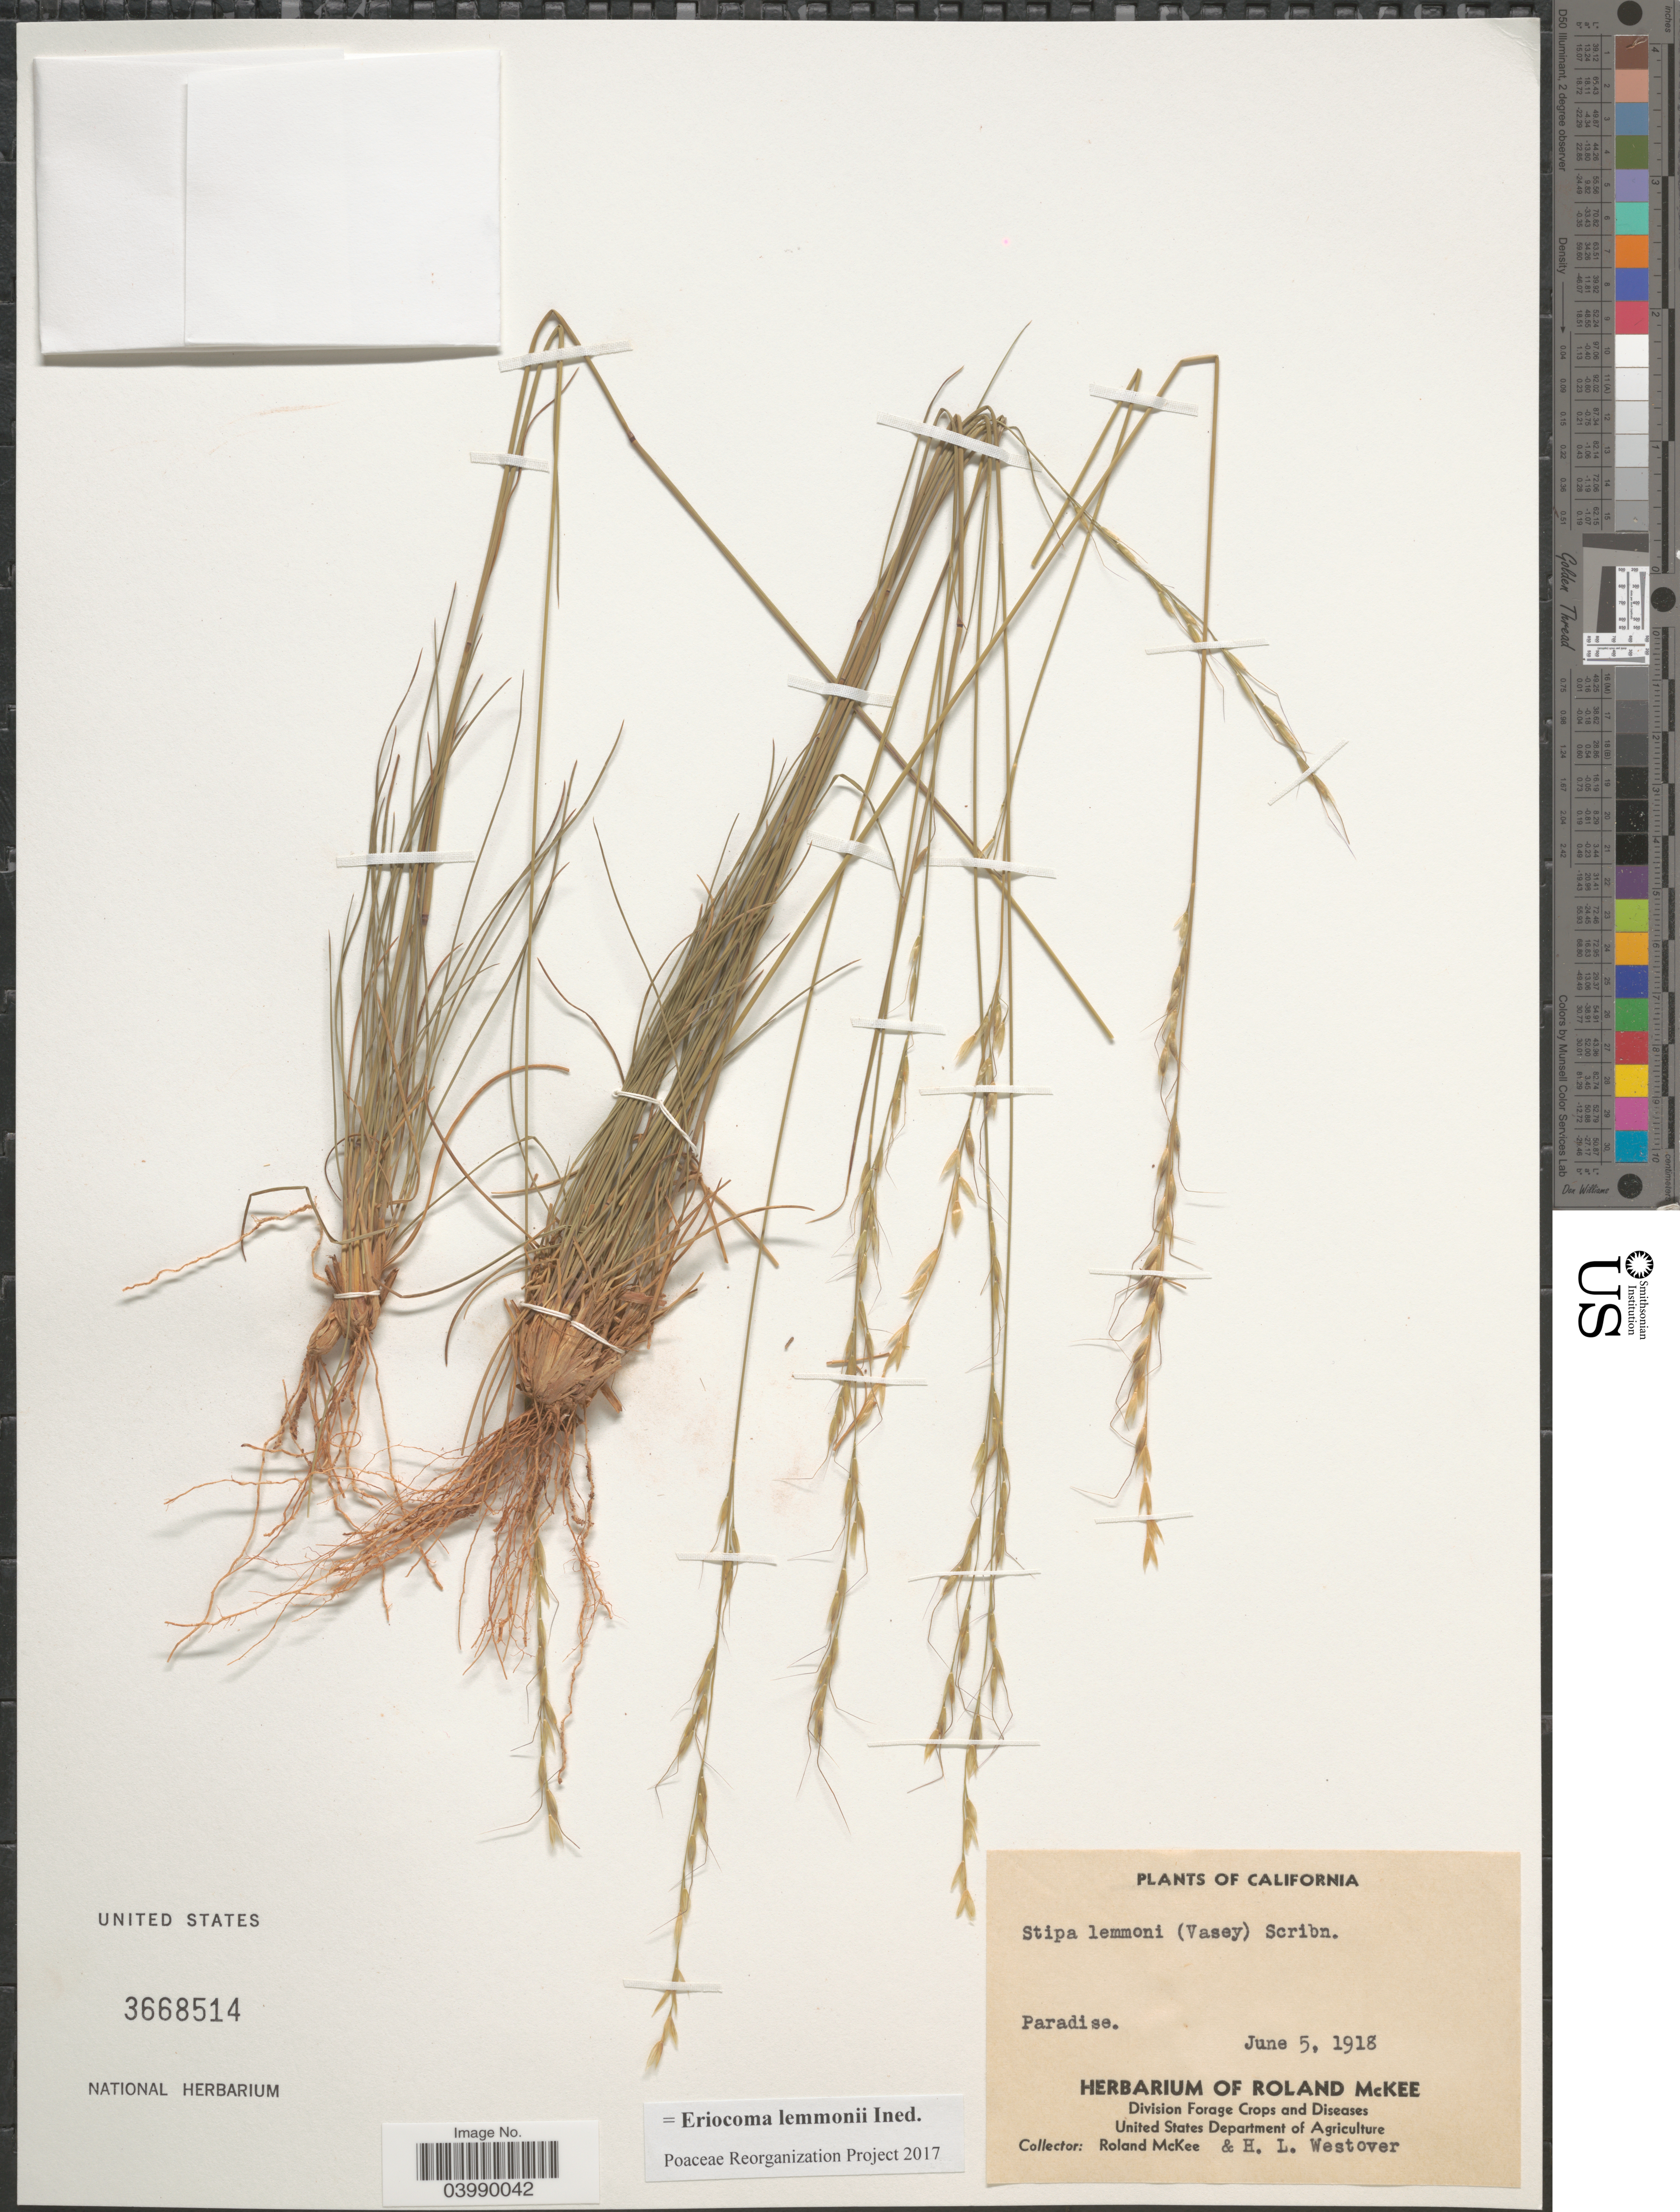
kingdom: Plantae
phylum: Tracheophyta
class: Liliopsida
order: Poales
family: Poaceae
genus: Eriocoma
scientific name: Eriocoma lemmonii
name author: (Vasey) Romasch.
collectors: R. Mckee & H. Westover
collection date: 1918-06-05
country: United States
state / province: California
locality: Paradise.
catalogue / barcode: US 3668514